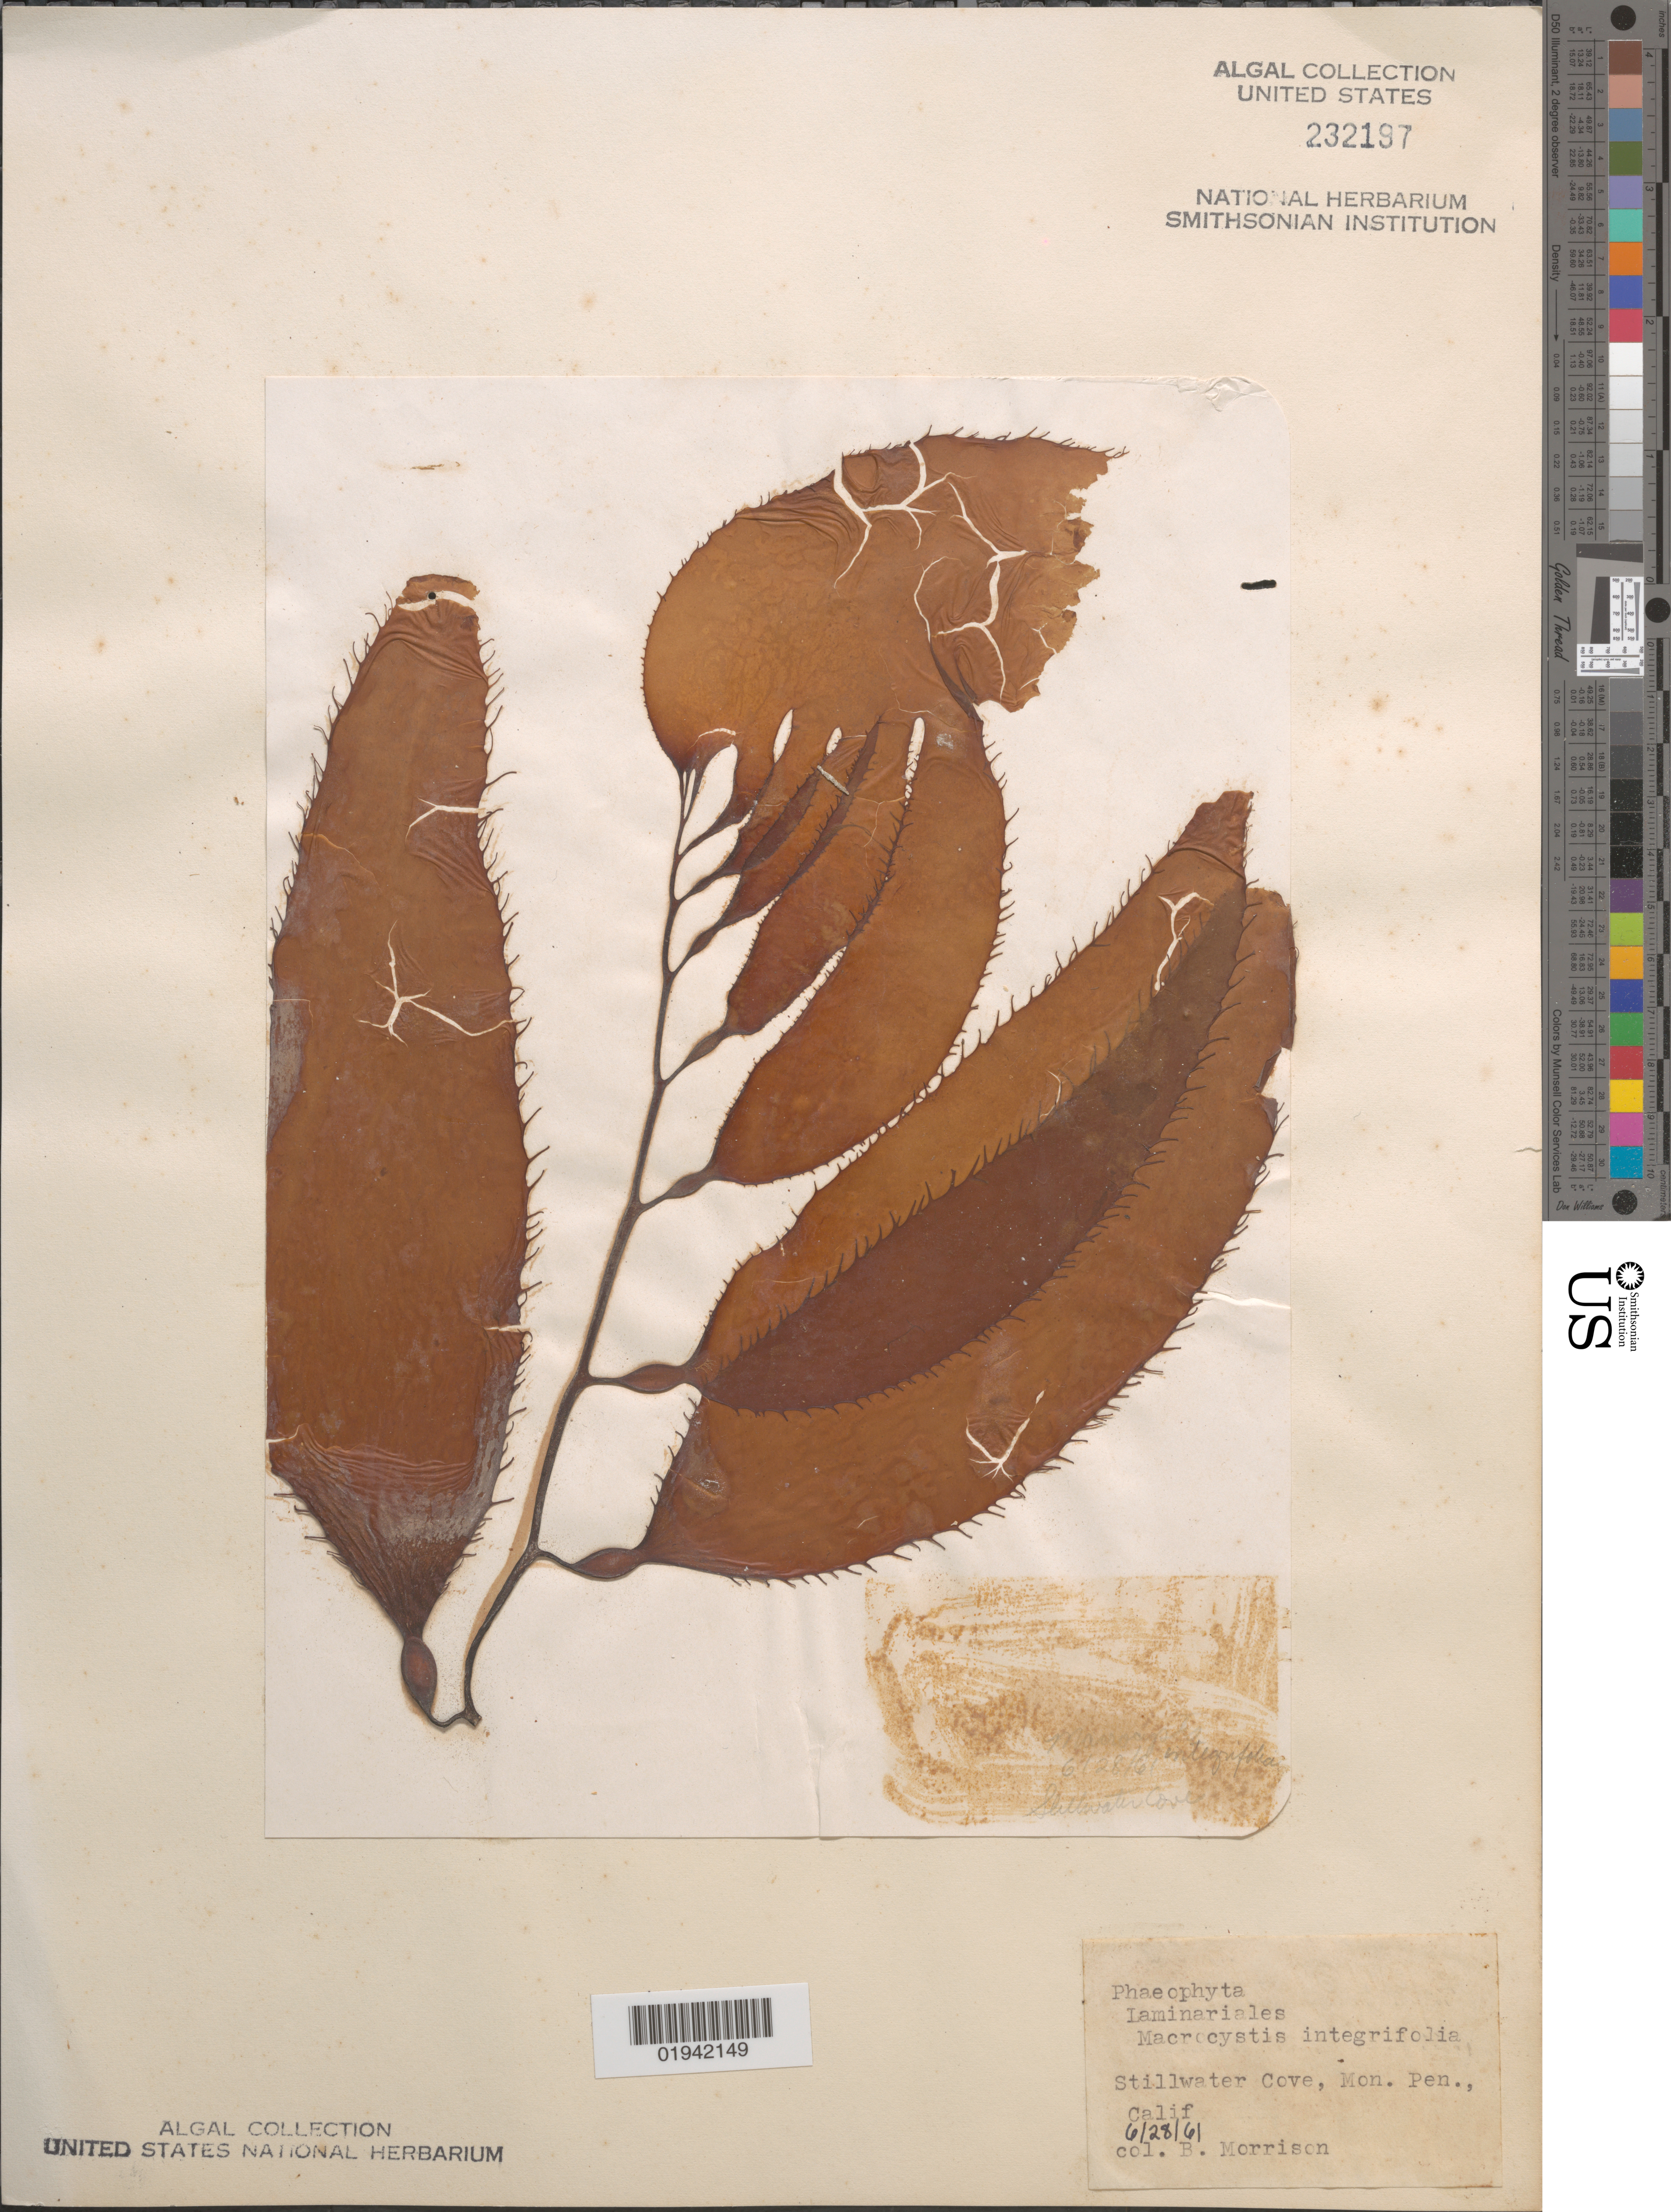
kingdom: Chromista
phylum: Ochrophyta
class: Phaeophyceae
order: Laminariales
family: Laminariaceae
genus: Macrocystis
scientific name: Macrocystis pyrifera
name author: (L.) C. Agardh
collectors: B. Morrison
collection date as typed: Transcribed d/m/y: 28/6/61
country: United States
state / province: California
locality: Stillwater Cove, Mon. Pen.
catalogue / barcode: US 232197